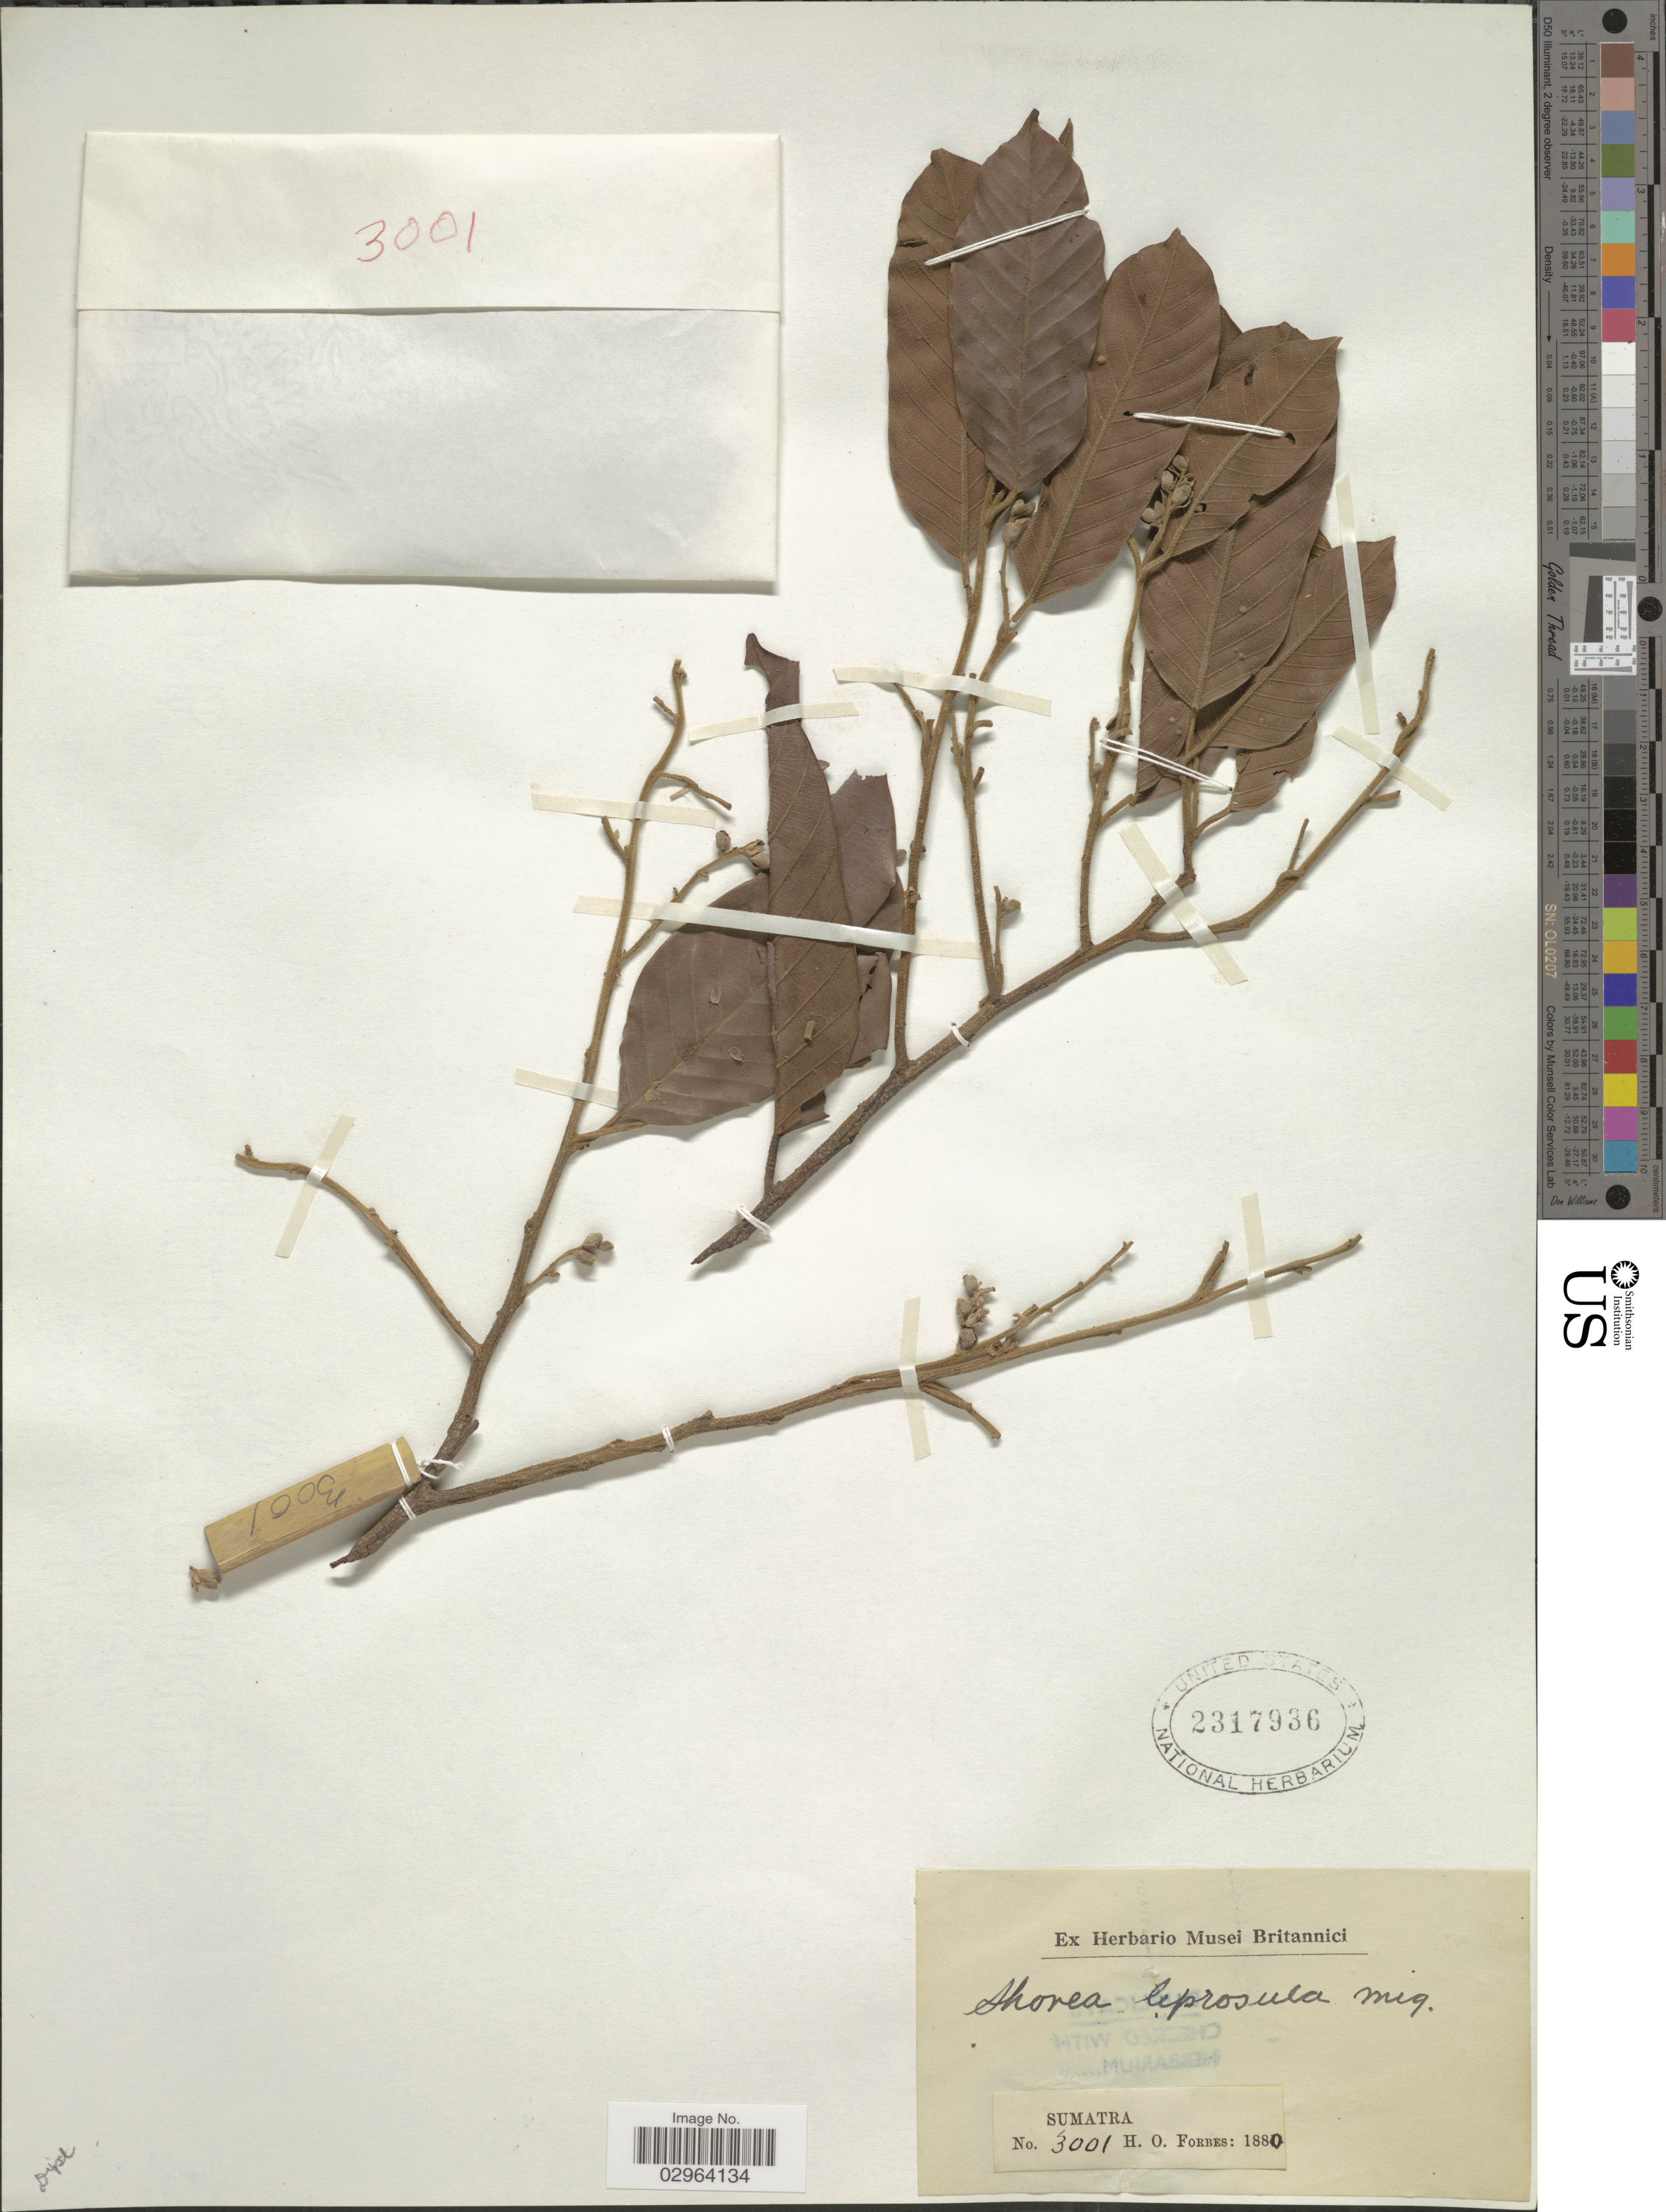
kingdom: Plantae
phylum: Tracheophyta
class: Magnoliopsida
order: Malvales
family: Dipterocarpaceae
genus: Rubroshorea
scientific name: Rubroshorea leprosula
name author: (Miq.) P.S. Ashton & J. Heck.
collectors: H. O. Forbes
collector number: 3001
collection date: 1880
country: Indonesia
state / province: Sumatra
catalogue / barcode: US 2317936